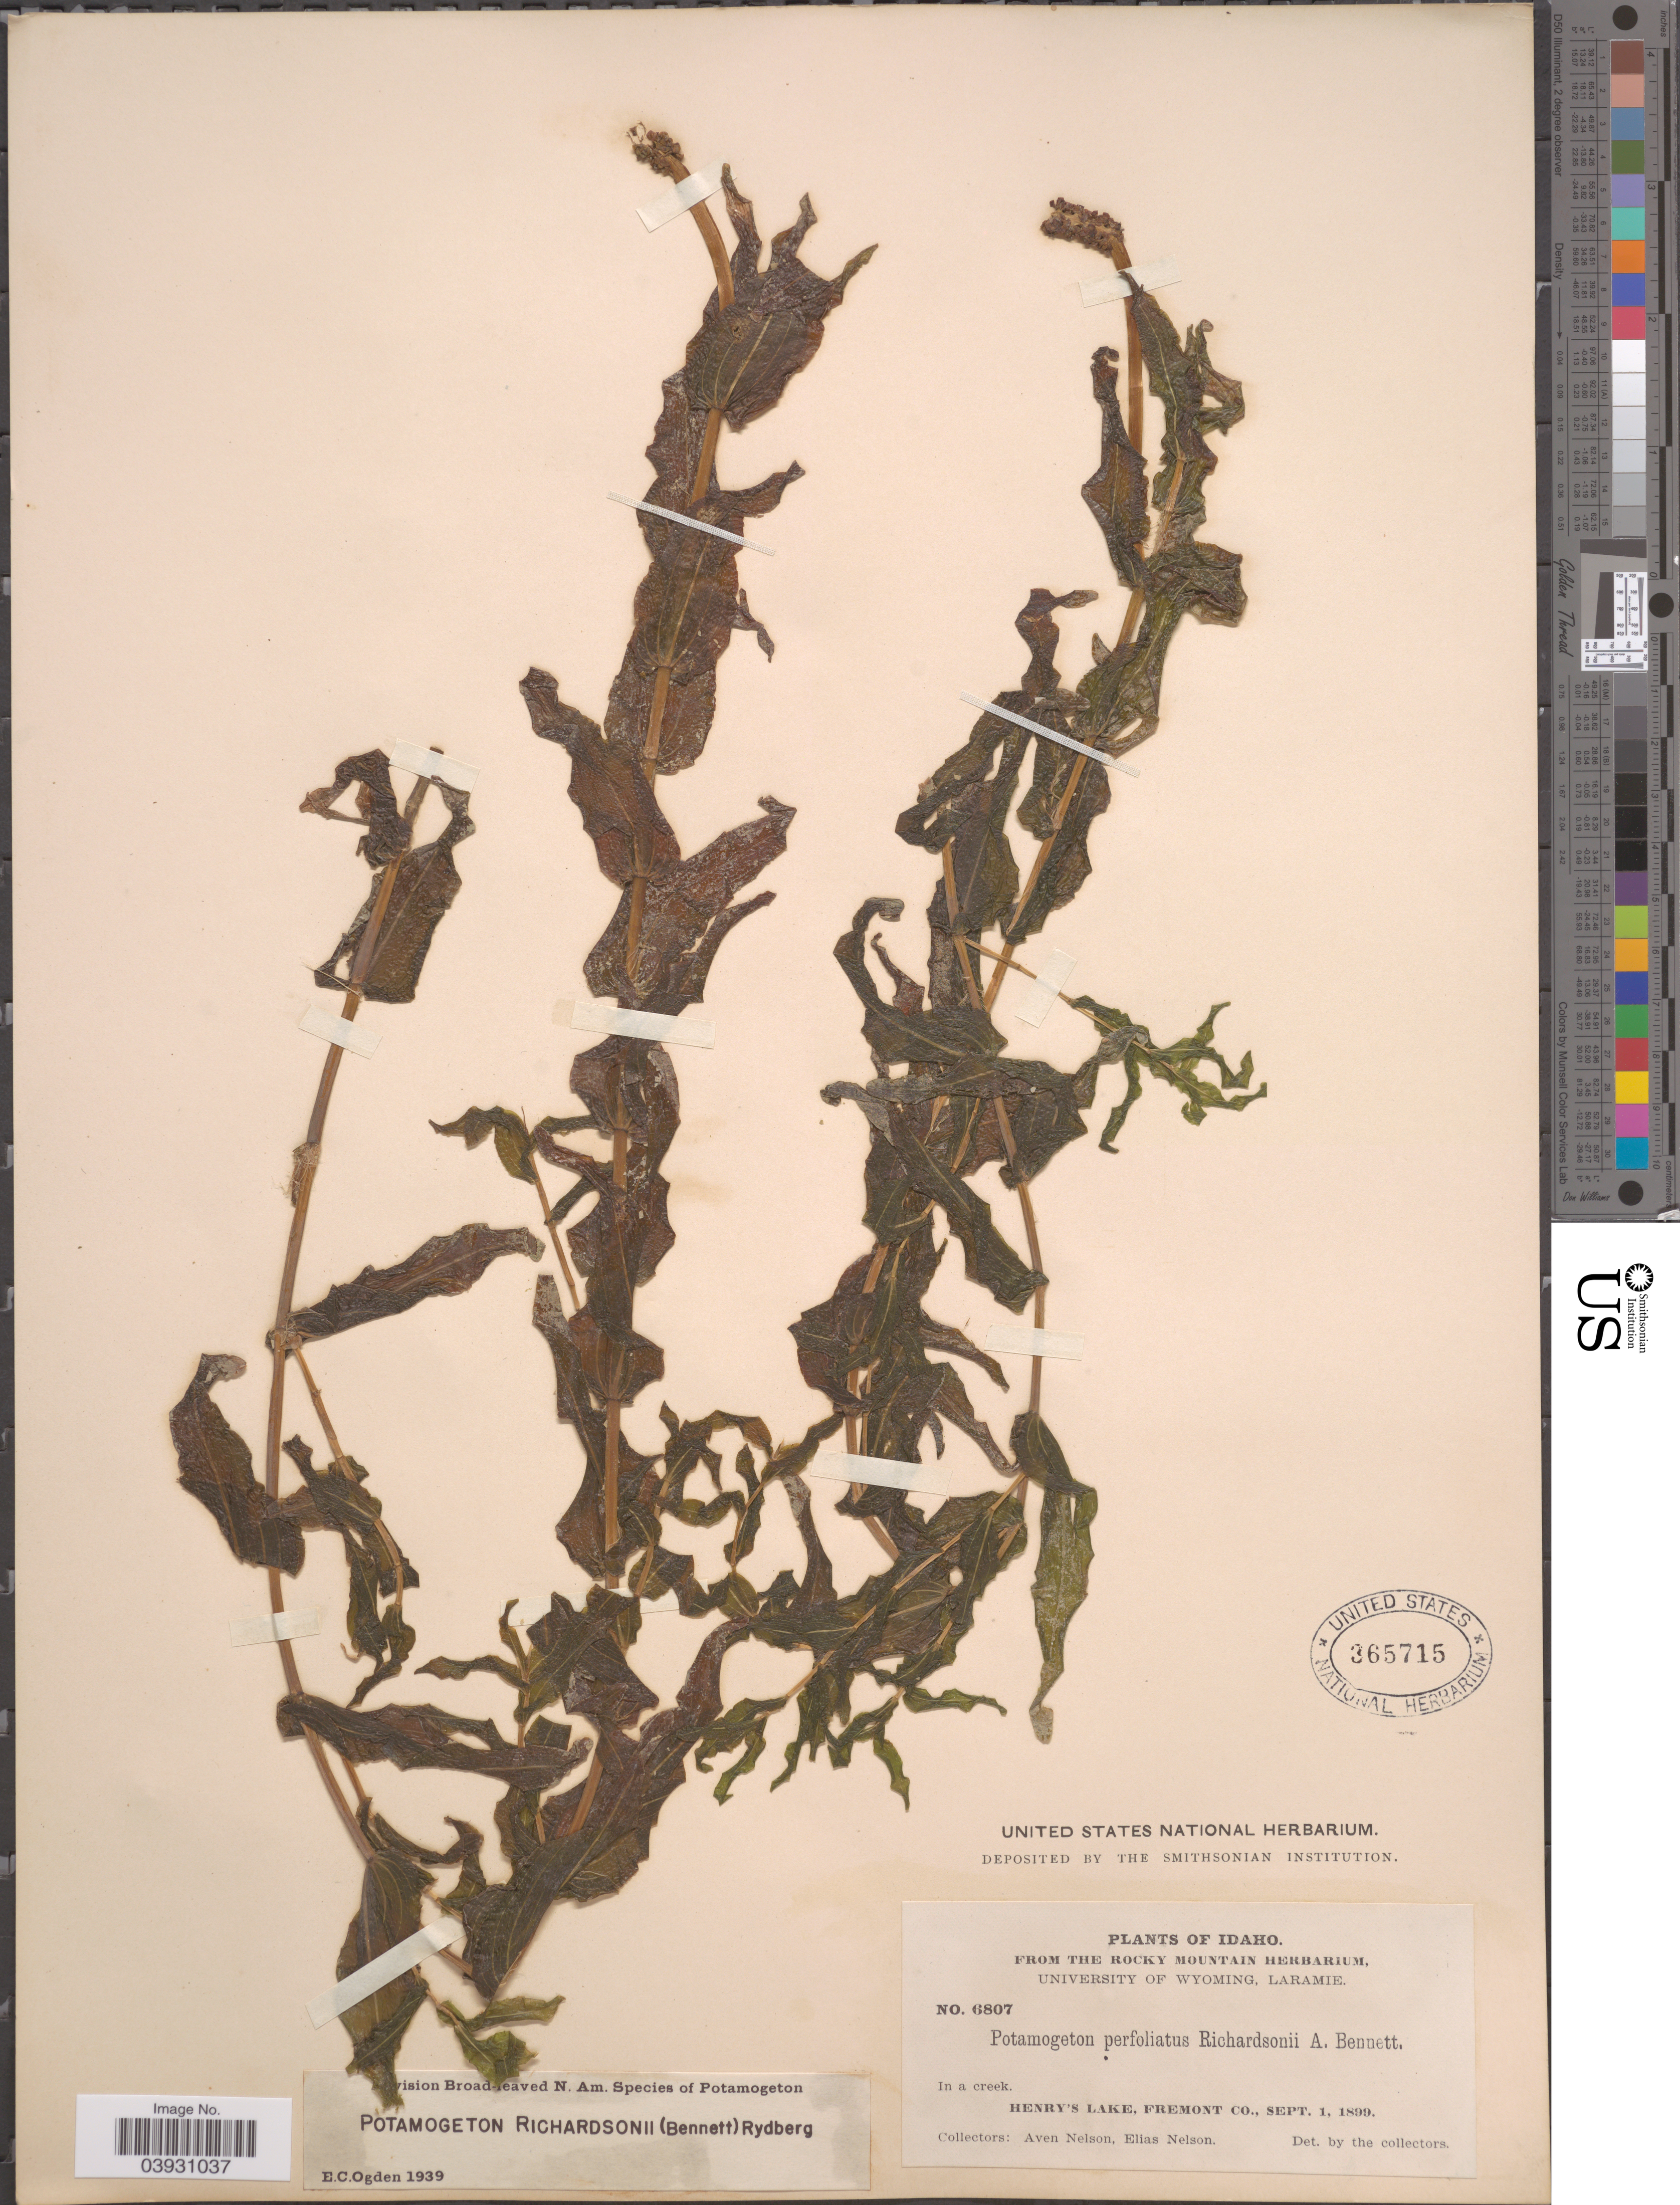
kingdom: Plantae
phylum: Tracheophyta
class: Liliopsida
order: Alismatales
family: Potamogetonaceae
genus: Potamogeton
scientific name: Potamogeton richardsonii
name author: (A.W. Benn.) Rydb.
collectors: A. Nelson & E. Nelson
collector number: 6807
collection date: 1899-09-01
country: United States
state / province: Idaho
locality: Henry's Lake, Fremont Co.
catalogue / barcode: US 365715